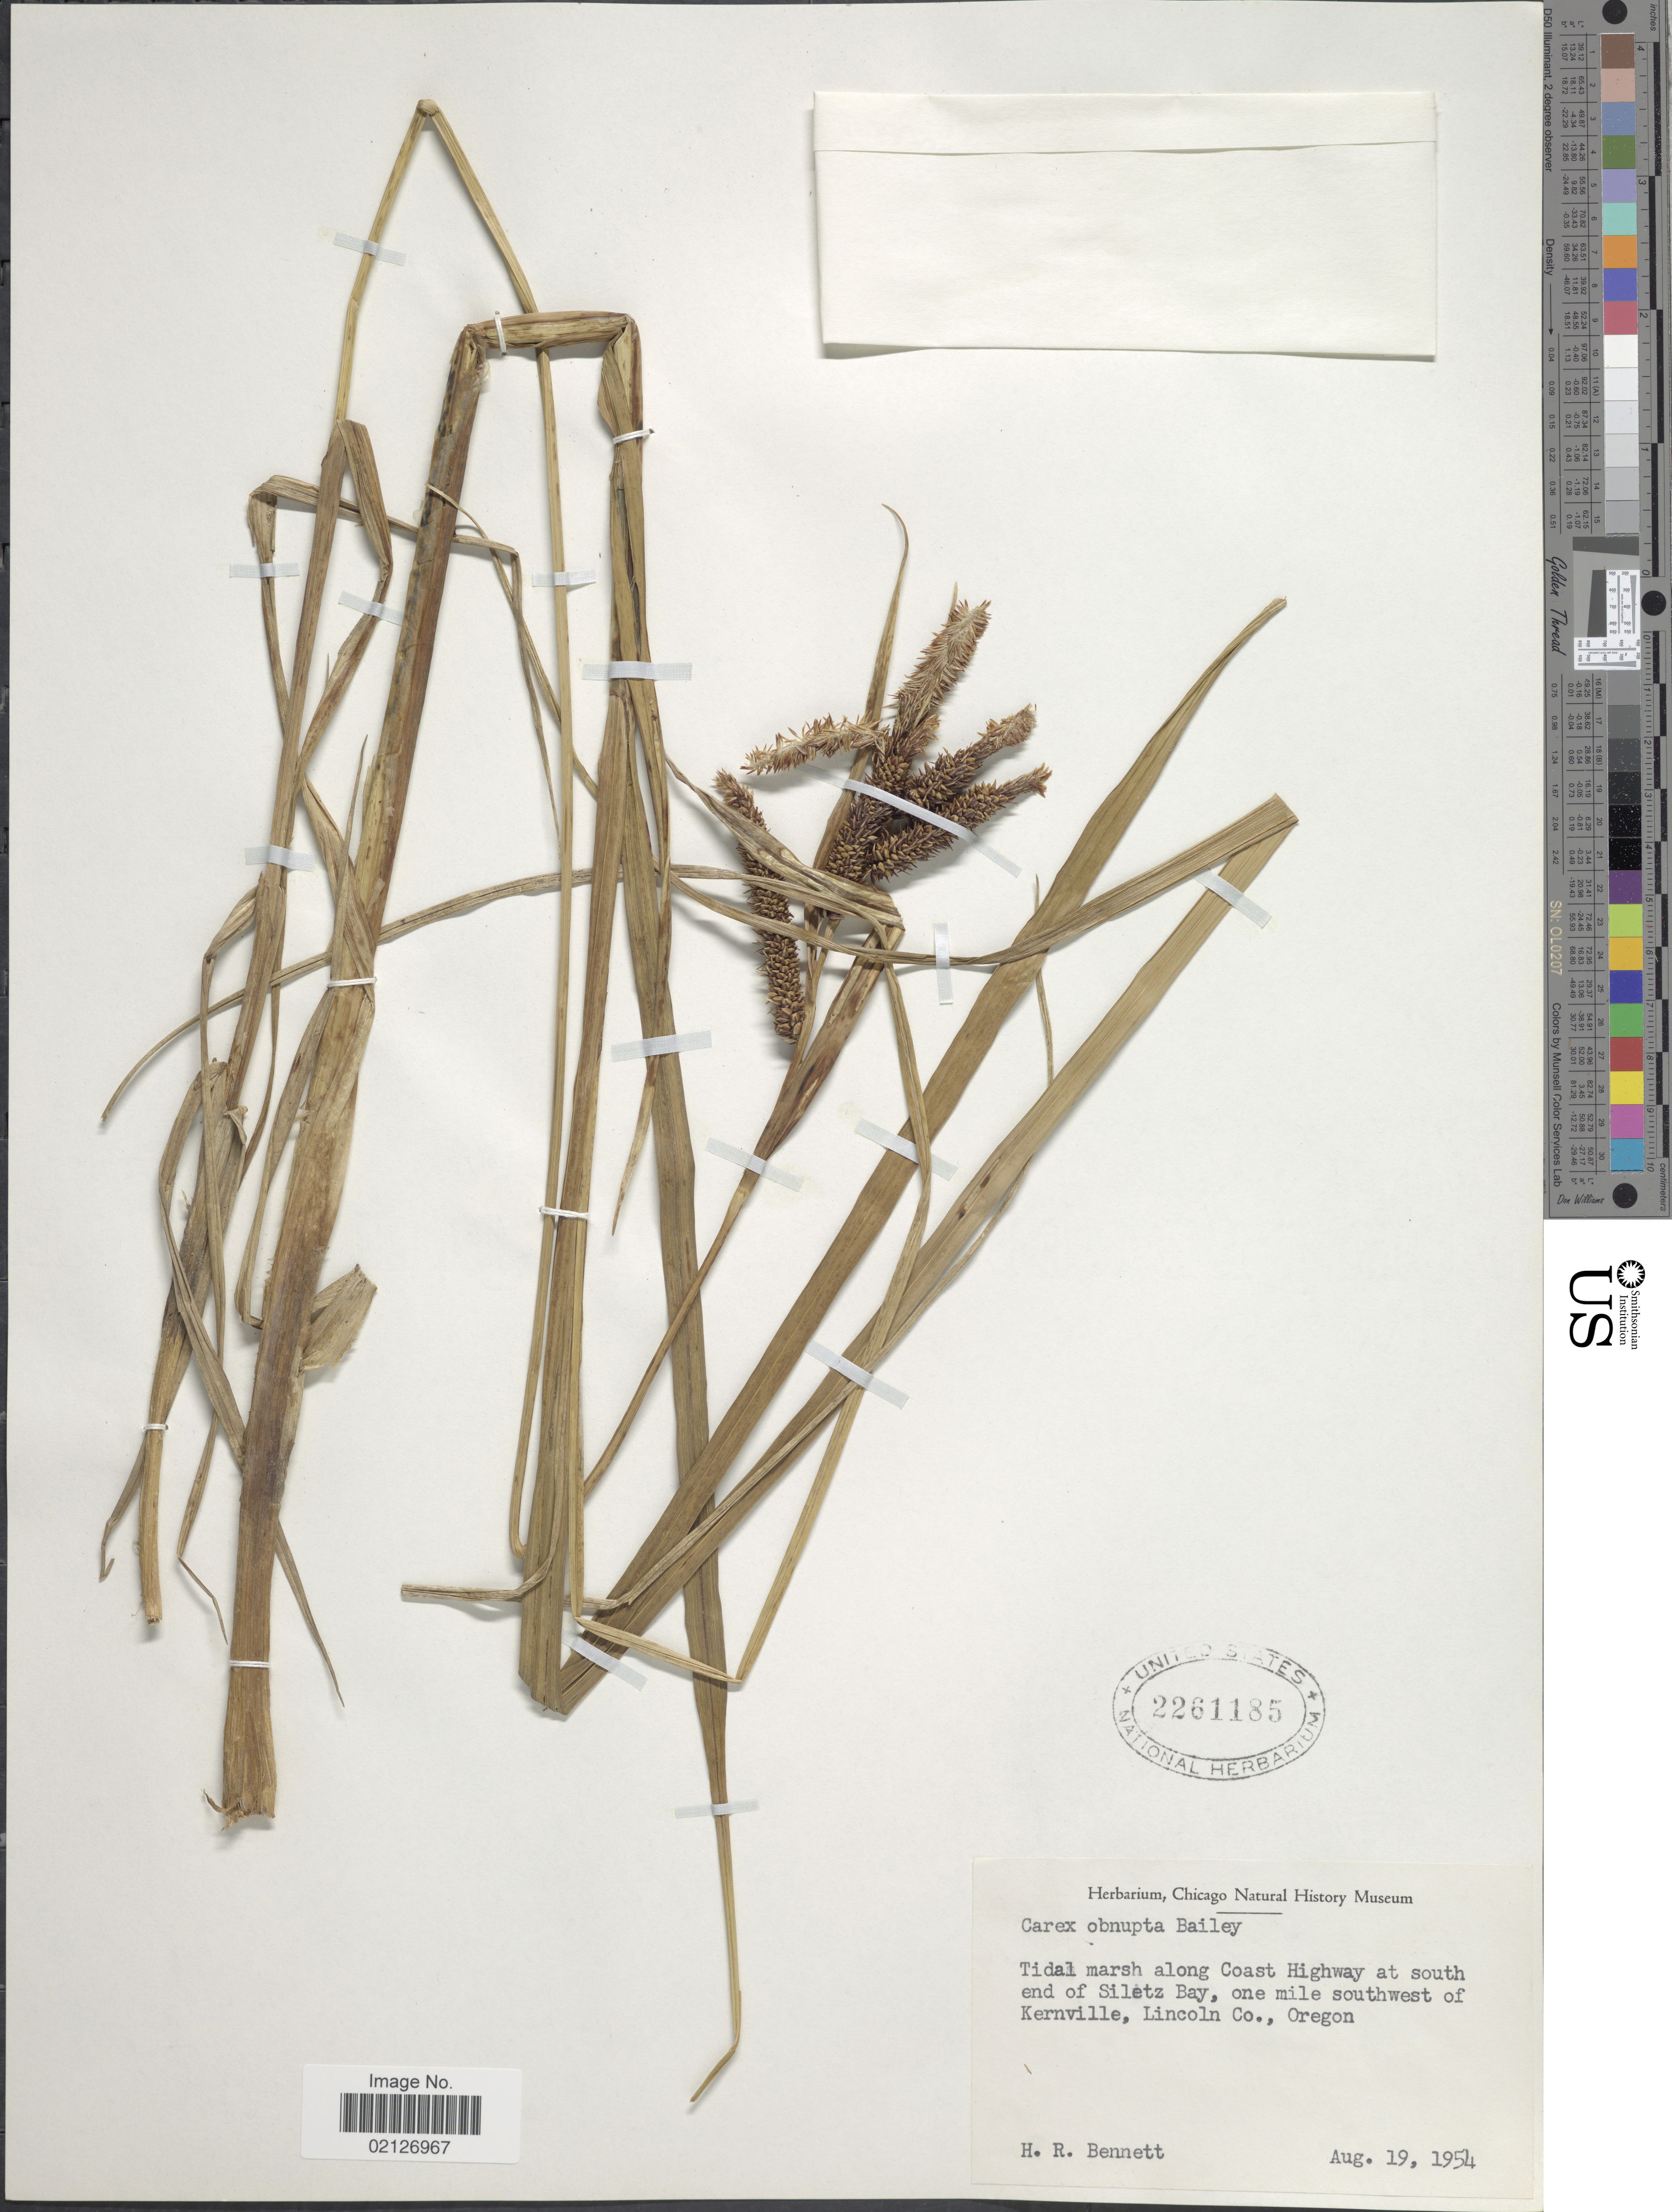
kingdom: Plantae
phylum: Tracheophyta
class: Liliopsida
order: Poales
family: Cyperaceae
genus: Carex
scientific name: Carex obnupta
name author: L.H. Bailey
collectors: H. R. Bennett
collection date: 1954-08-19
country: United States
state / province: Oregon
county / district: Lincoln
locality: Tidal marsh along Coast Highway at south end of Siletz Bay, one mile southwest of Kernville, Lincoln Co.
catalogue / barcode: US 2261185